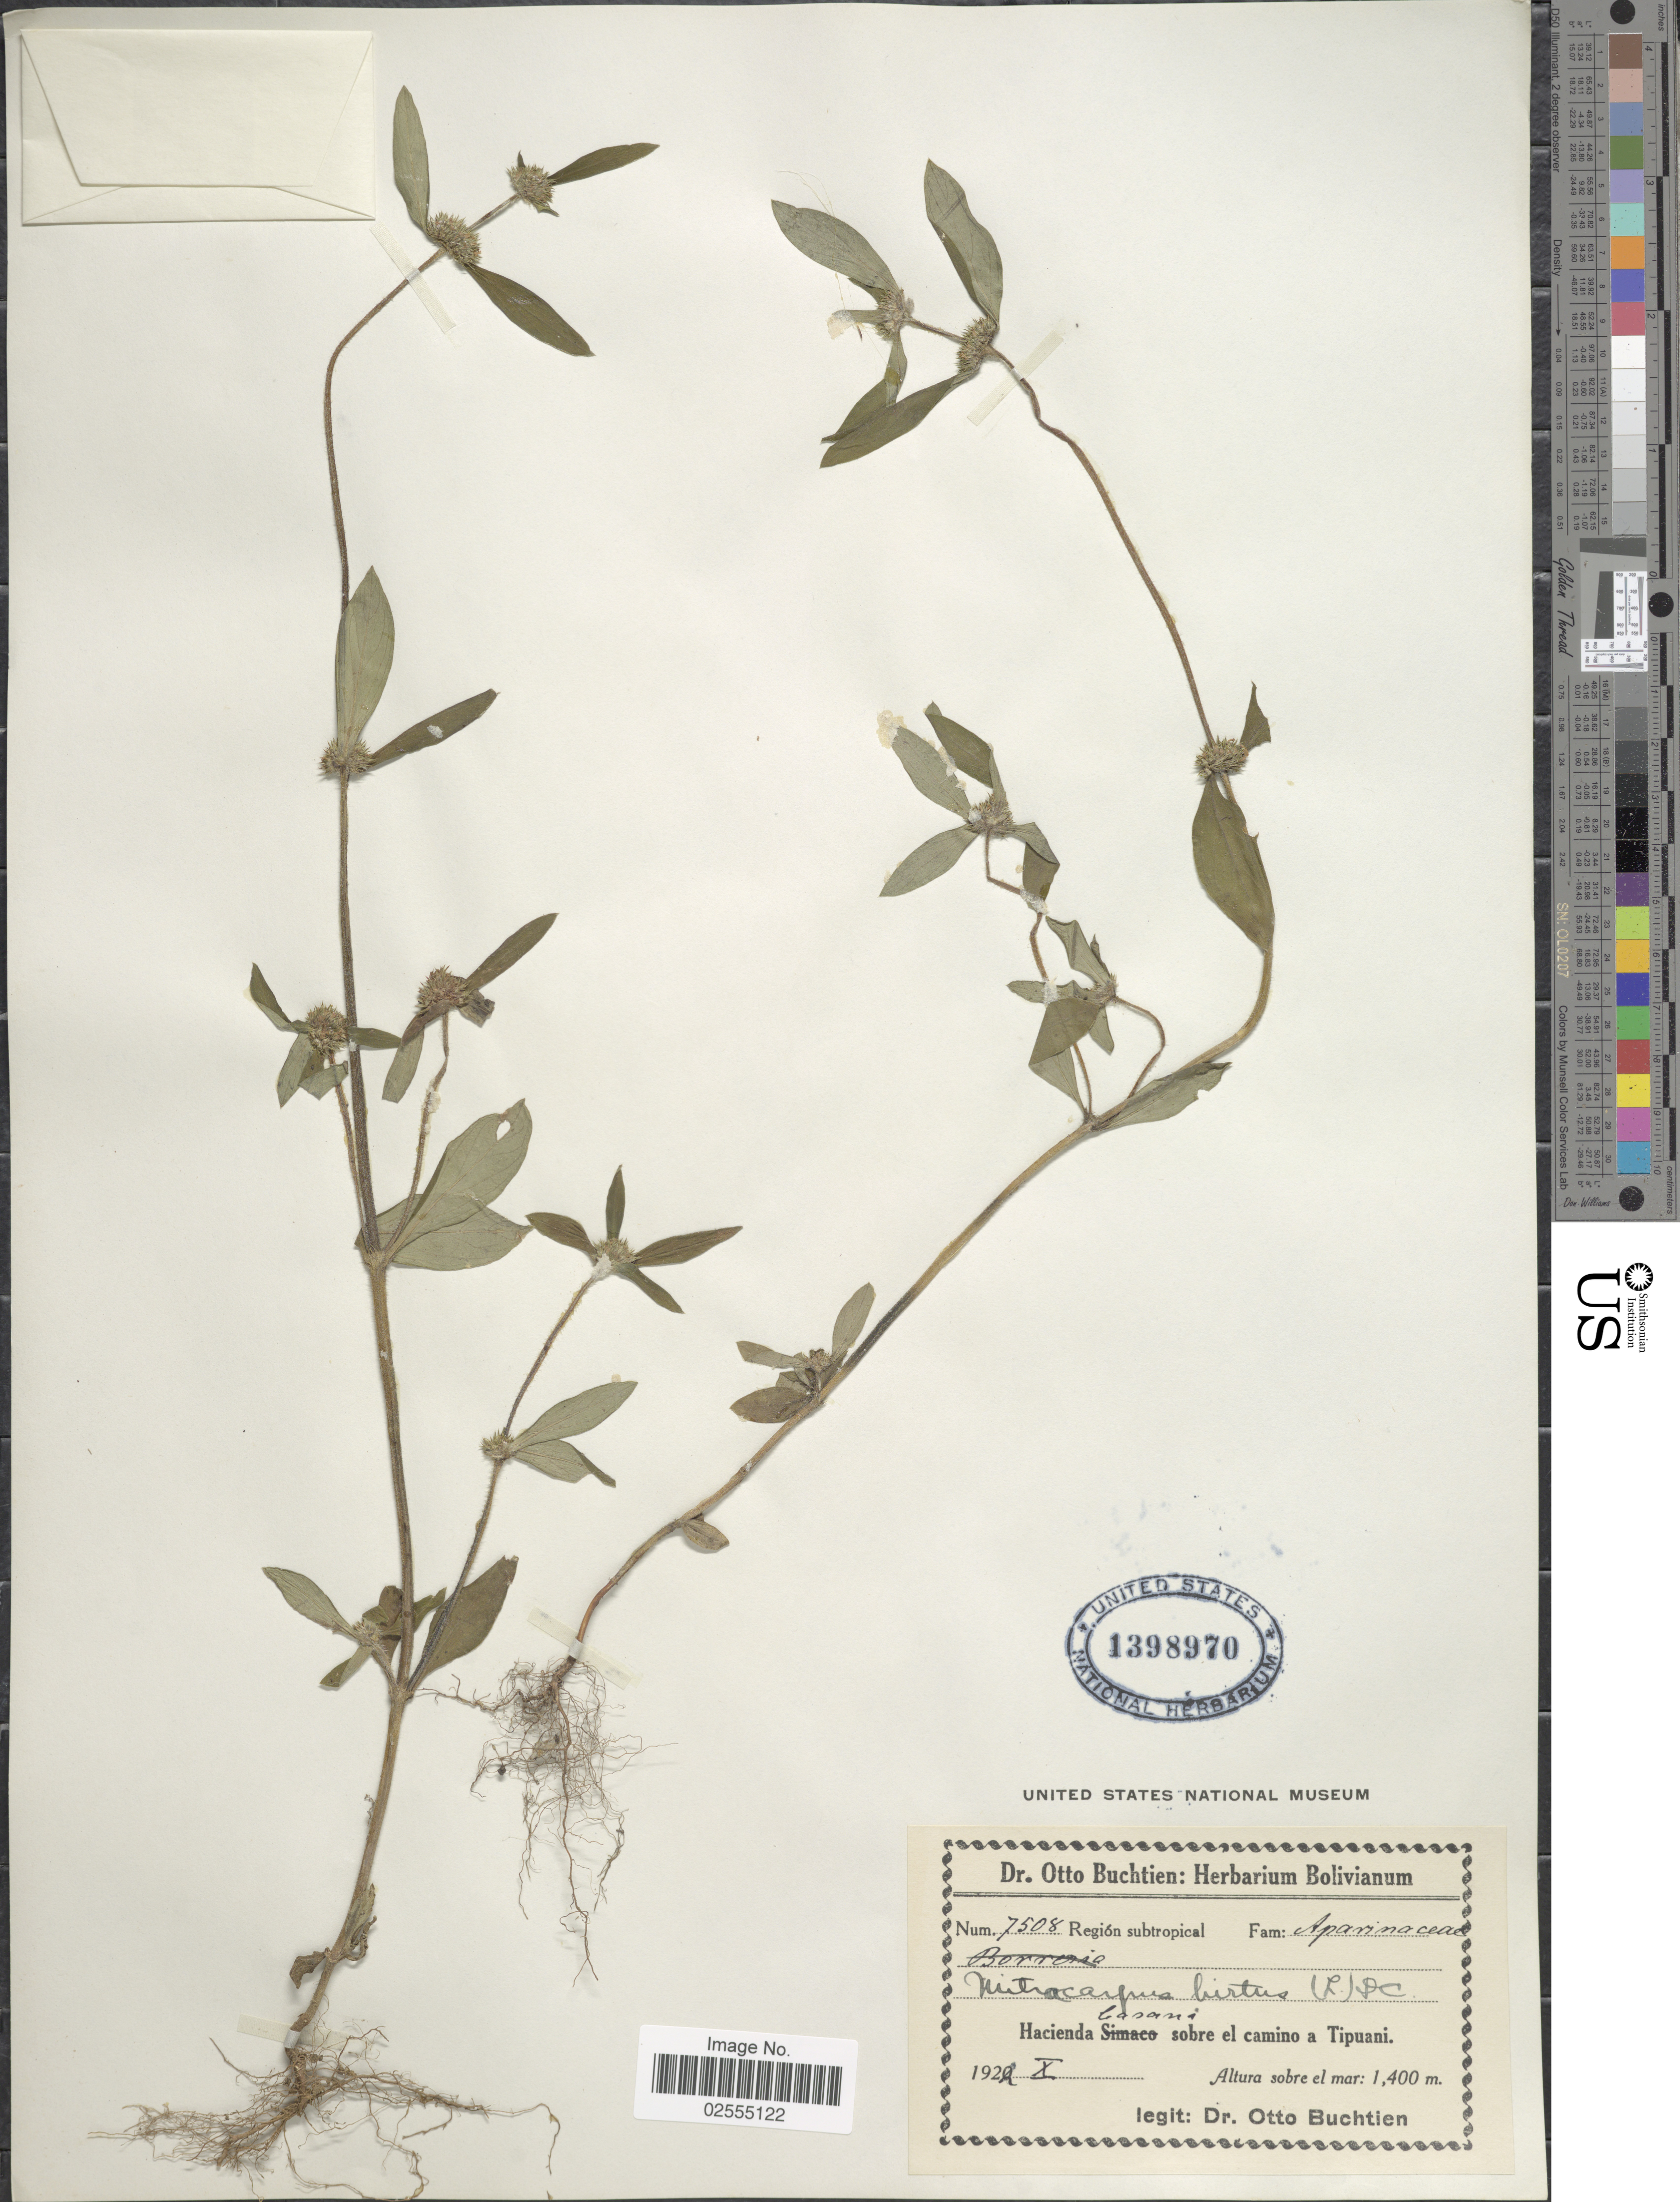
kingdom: Plantae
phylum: Tracheophyta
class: Magnoliopsida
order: Gentianales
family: Rubiaceae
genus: Mitracarpus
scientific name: Mitracarpus hirtus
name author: (L.) DC.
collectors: O. Buchtien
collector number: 7508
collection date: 1922-10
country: Bolivia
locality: Hacienda Casani sobre el camino a Tipuani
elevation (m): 1400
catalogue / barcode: US 1398970